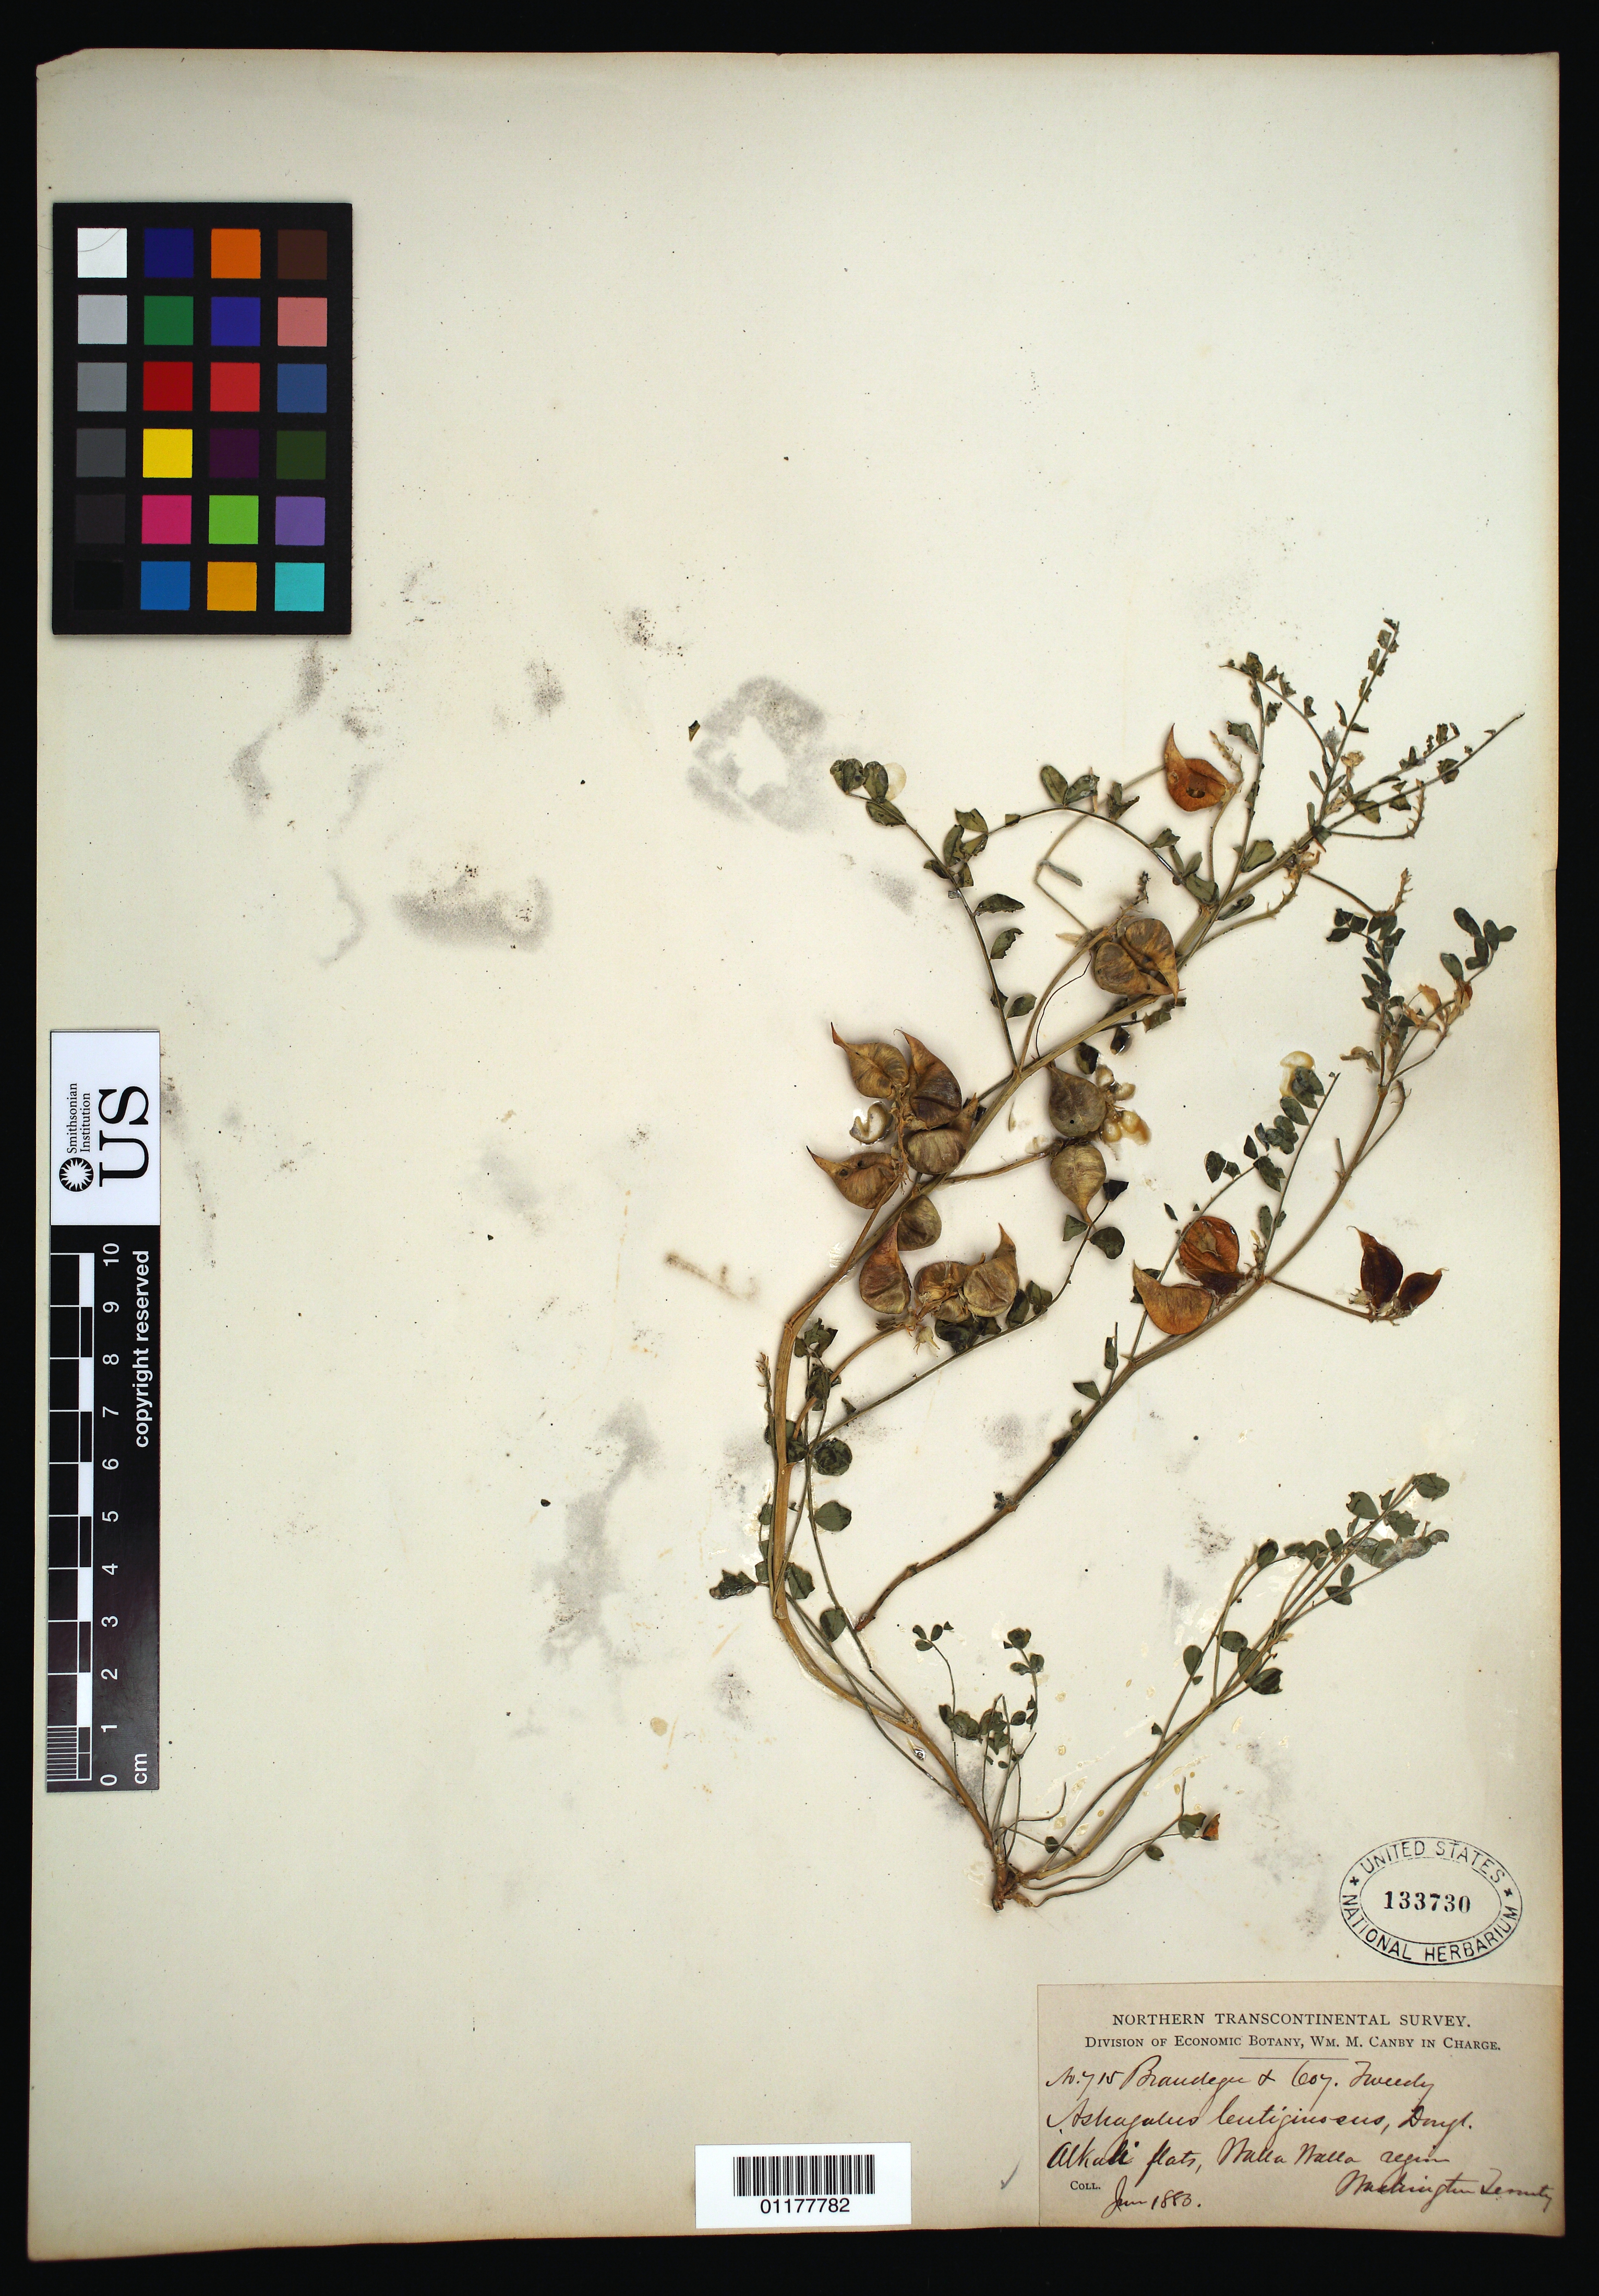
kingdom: Plantae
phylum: Tracheophyta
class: Magnoliopsida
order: Fabales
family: Fabaceae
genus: Astragalus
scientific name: Astragalus lentiginosus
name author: Douglas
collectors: T. S. Brandegee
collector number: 715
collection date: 1883-06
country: United States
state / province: Washington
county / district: Walla Walla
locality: Walla Walla Region, Wash. Ter.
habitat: Alkali flats.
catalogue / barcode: US 133730